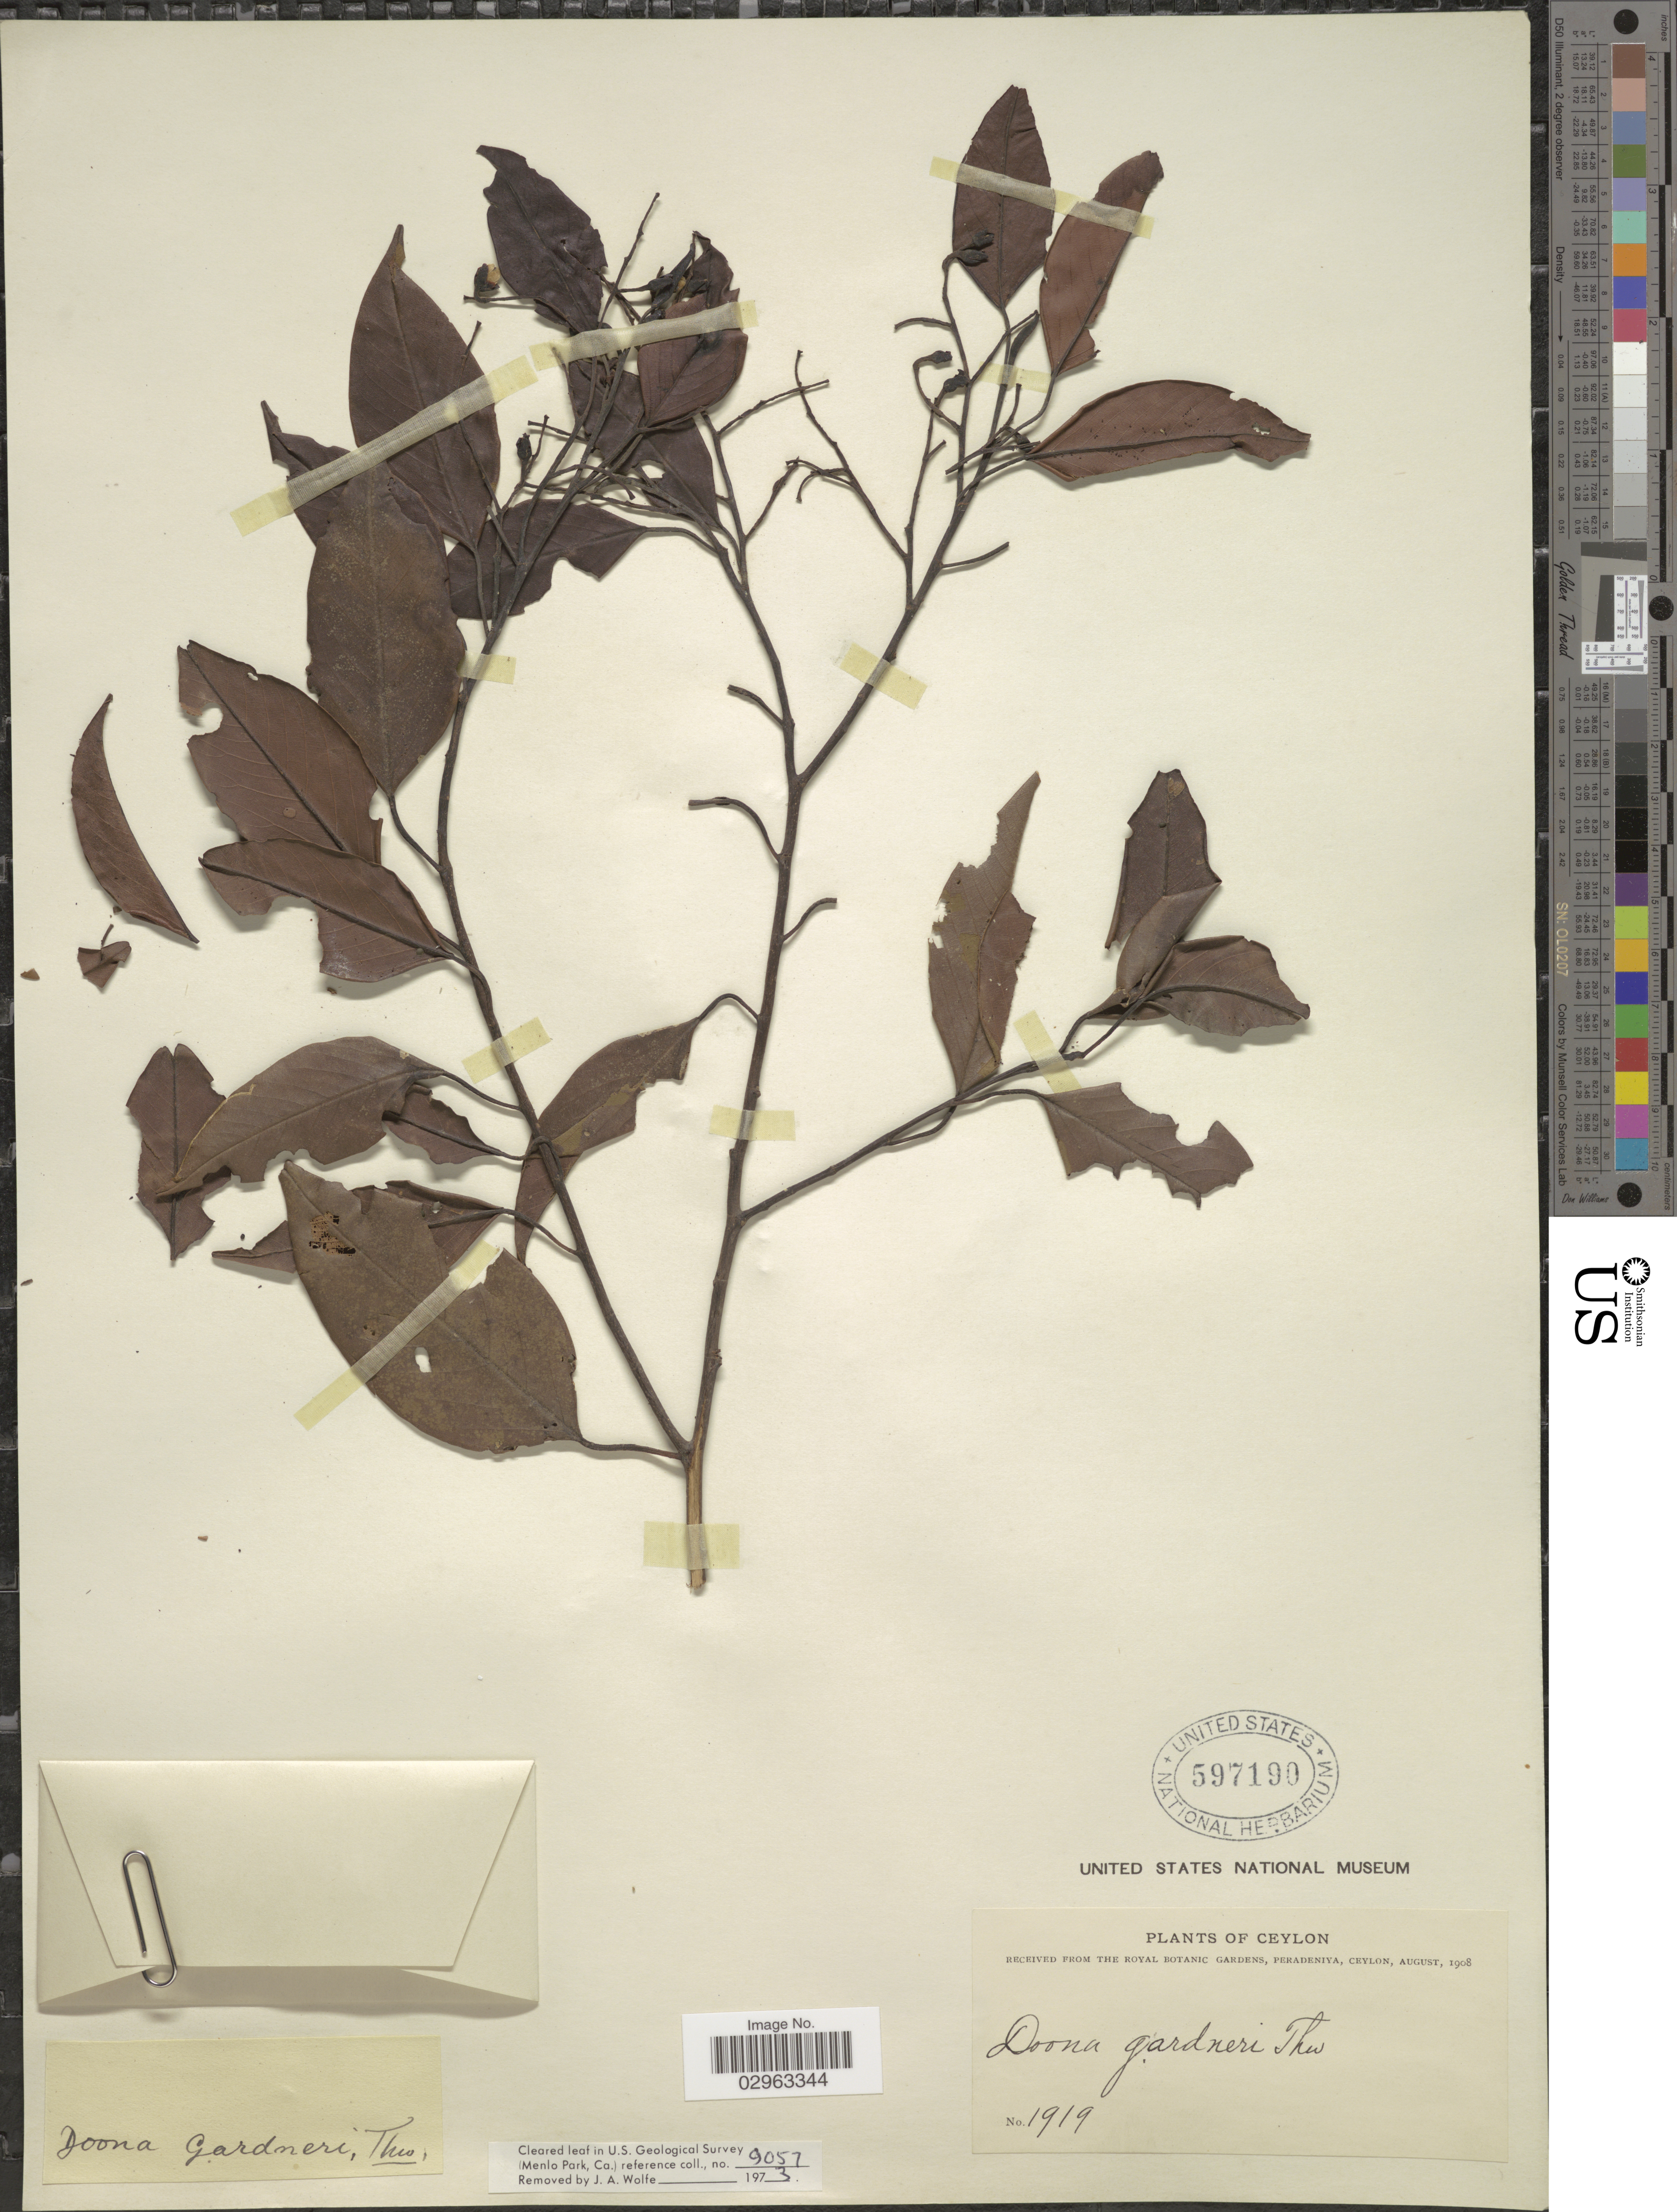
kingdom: Plantae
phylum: Tracheophyta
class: Magnoliopsida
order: Malvales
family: Dipterocarpaceae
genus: Doona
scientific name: Doona gardneri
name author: Thwaites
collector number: CP1919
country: Sri Lanka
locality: Ceylon.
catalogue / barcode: US 597190